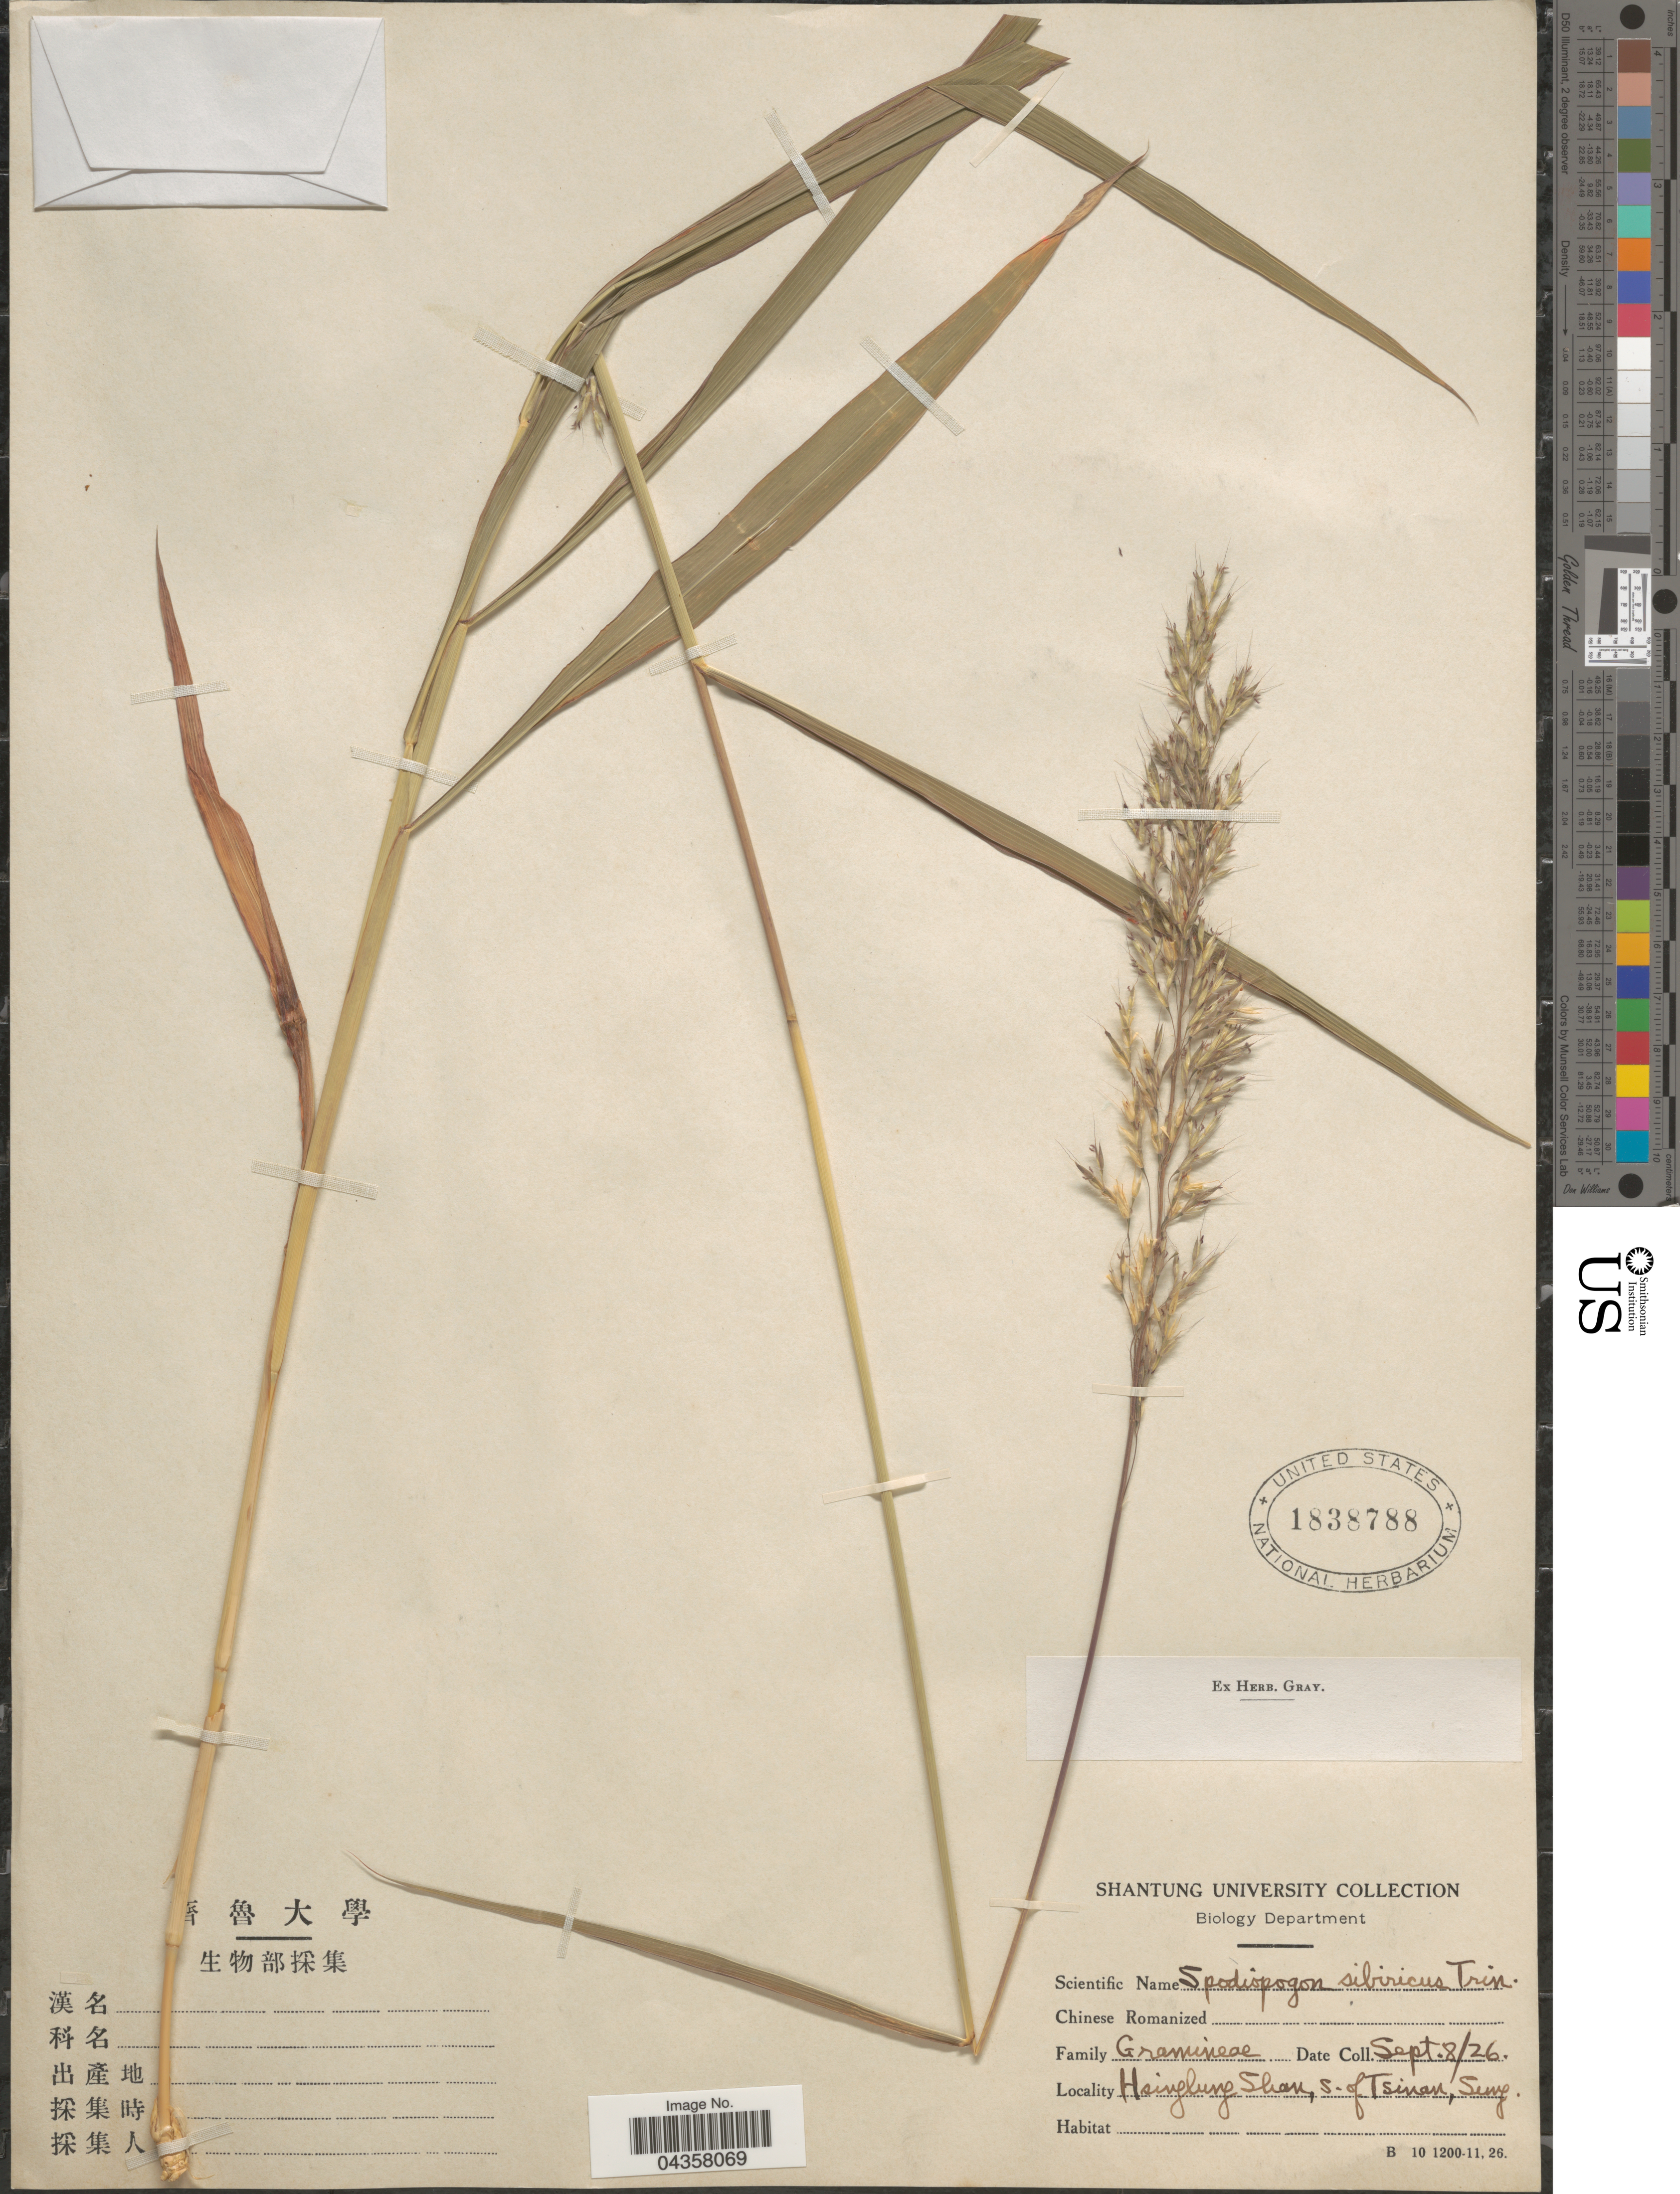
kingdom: Plantae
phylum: Tracheophyta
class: Liliopsida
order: Poales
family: Poaceae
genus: Spodiopogon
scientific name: Spodiopogon sibiricus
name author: Trin.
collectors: Shantung University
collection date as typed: Transcribed d/m/y: 8/9/26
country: China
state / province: Shandong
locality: Hsinglung Shan, S. of Tsinan, Seng [interpreted].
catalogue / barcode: US 1838788